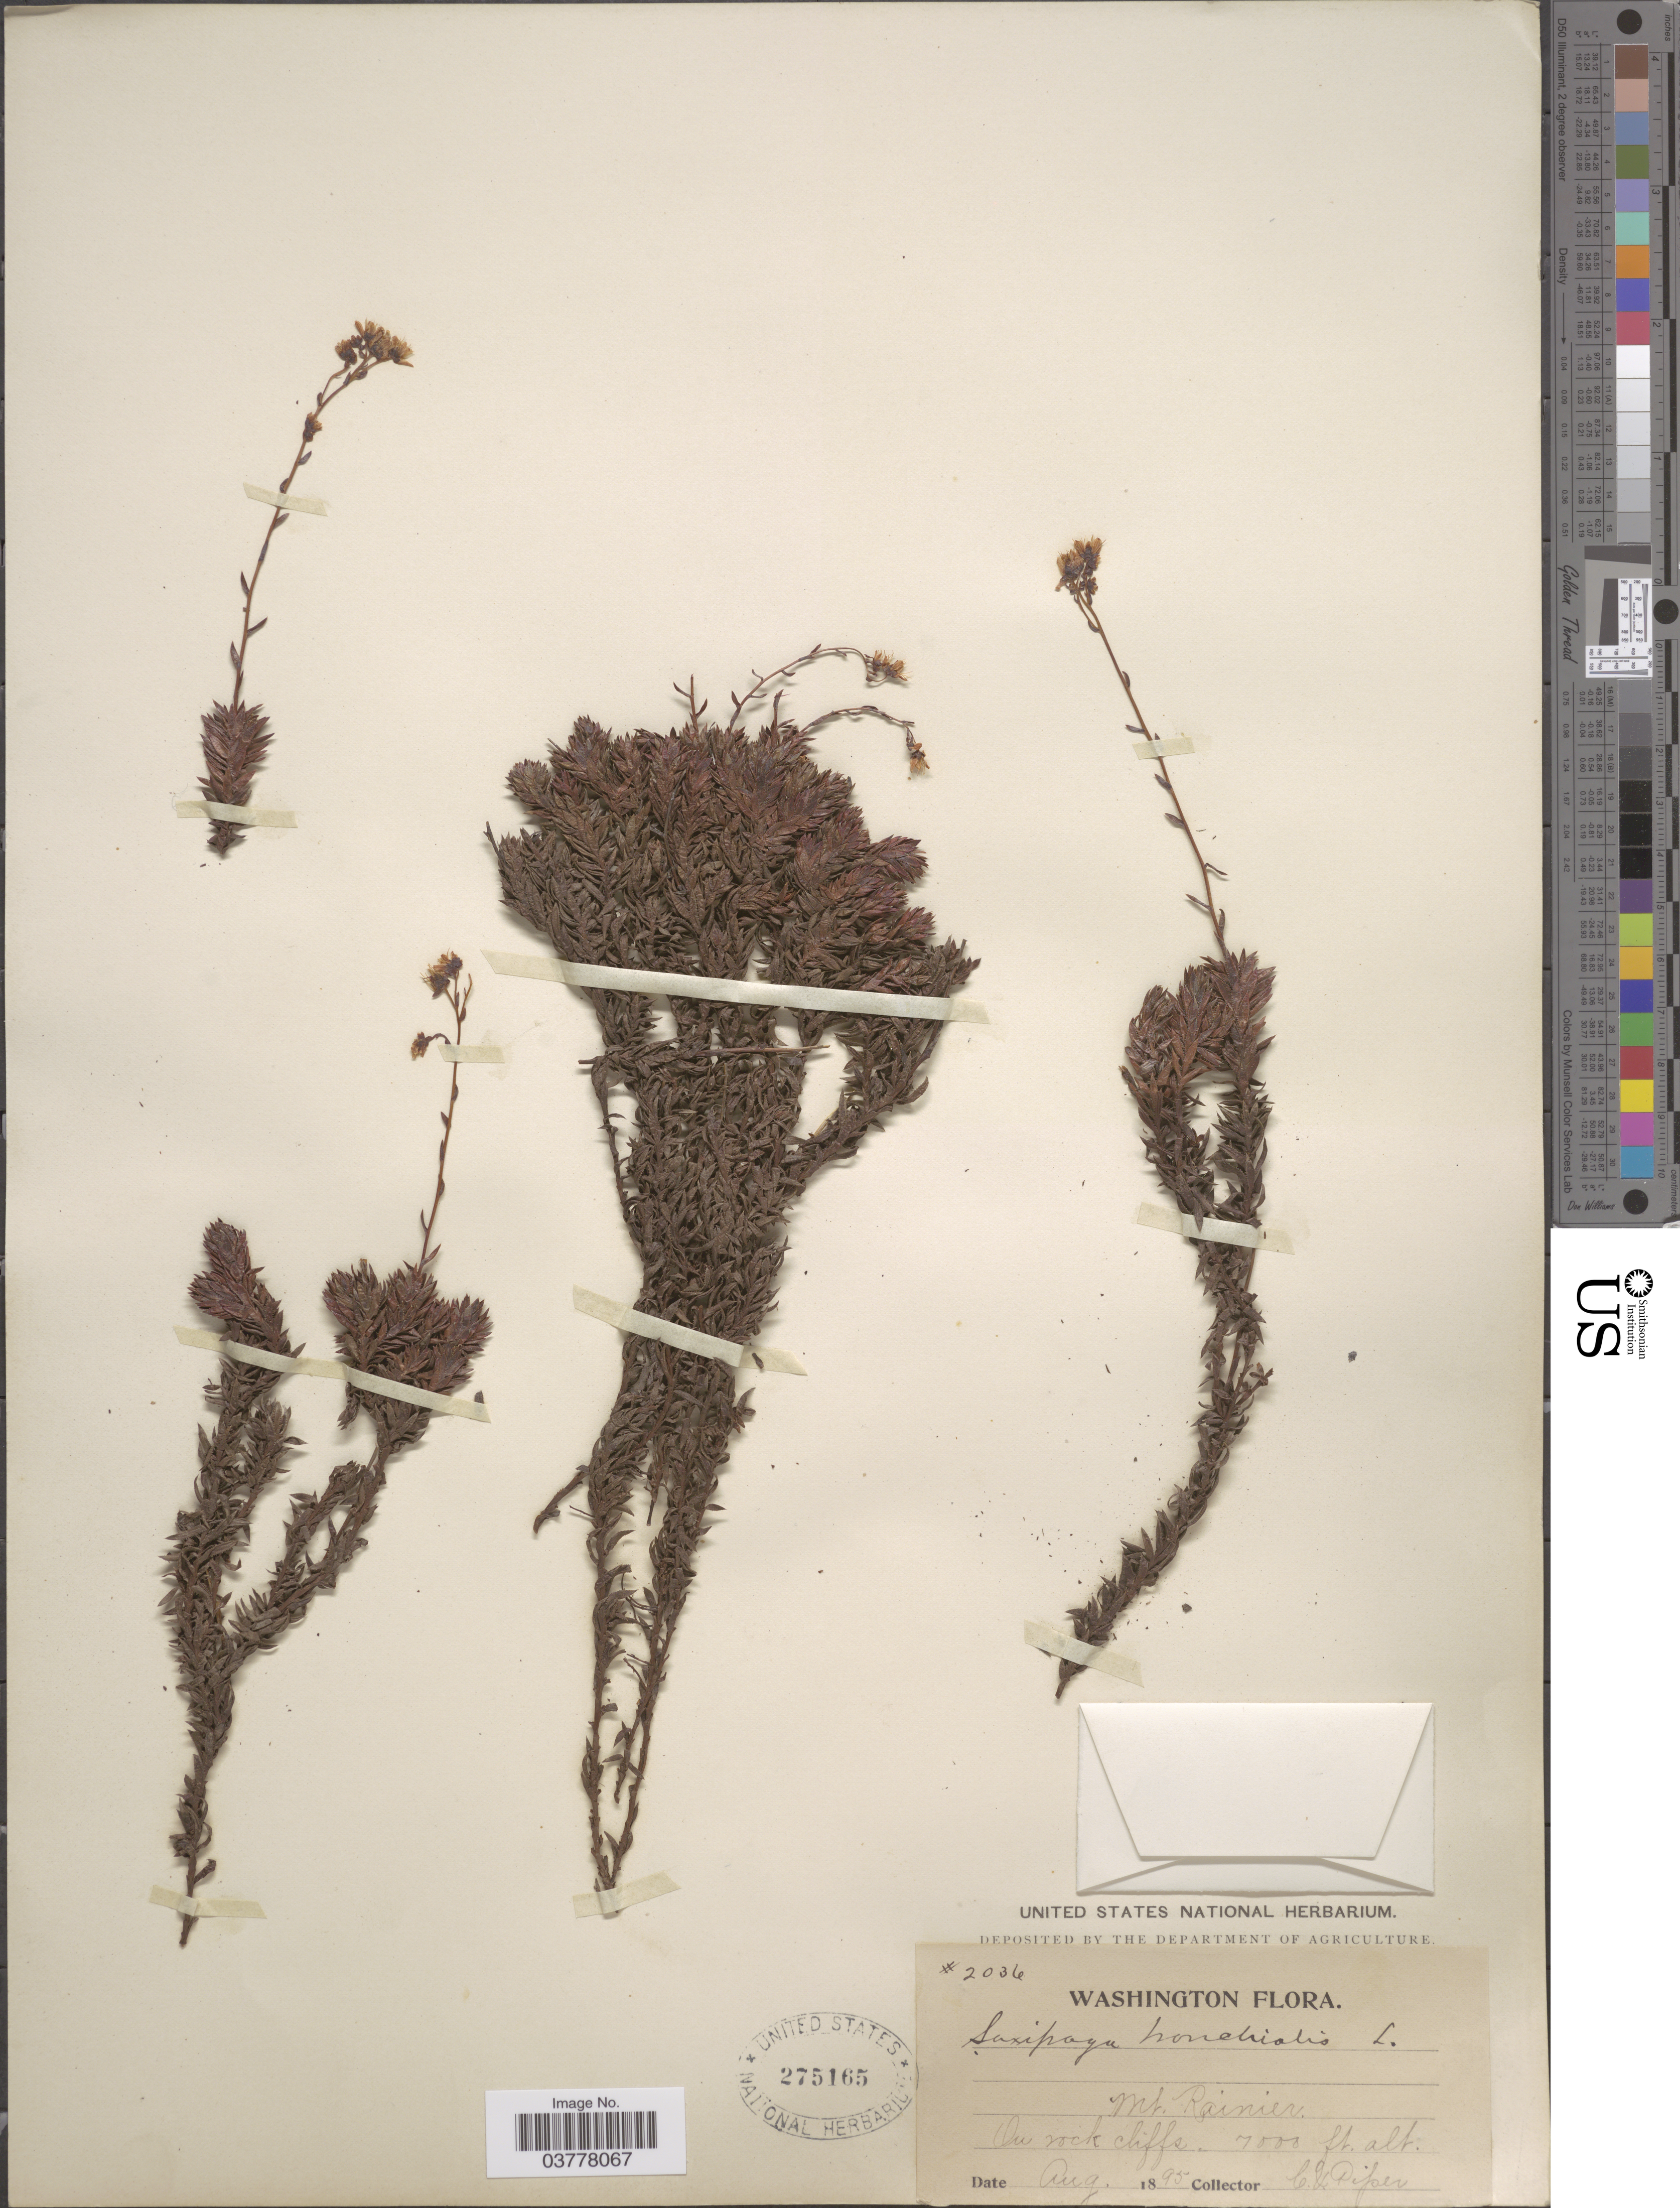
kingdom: Plantae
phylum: Tracheophyta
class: Magnoliopsida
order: Saxifragales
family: Saxifragaceae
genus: Saxifraga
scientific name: Saxifraga bronchialis subsp. austromontana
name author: (Wiegand) Piper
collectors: C. V. Piper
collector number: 2036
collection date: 1895-08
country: United States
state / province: Washington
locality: Mt. Rainier.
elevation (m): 2134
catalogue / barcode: US 275165